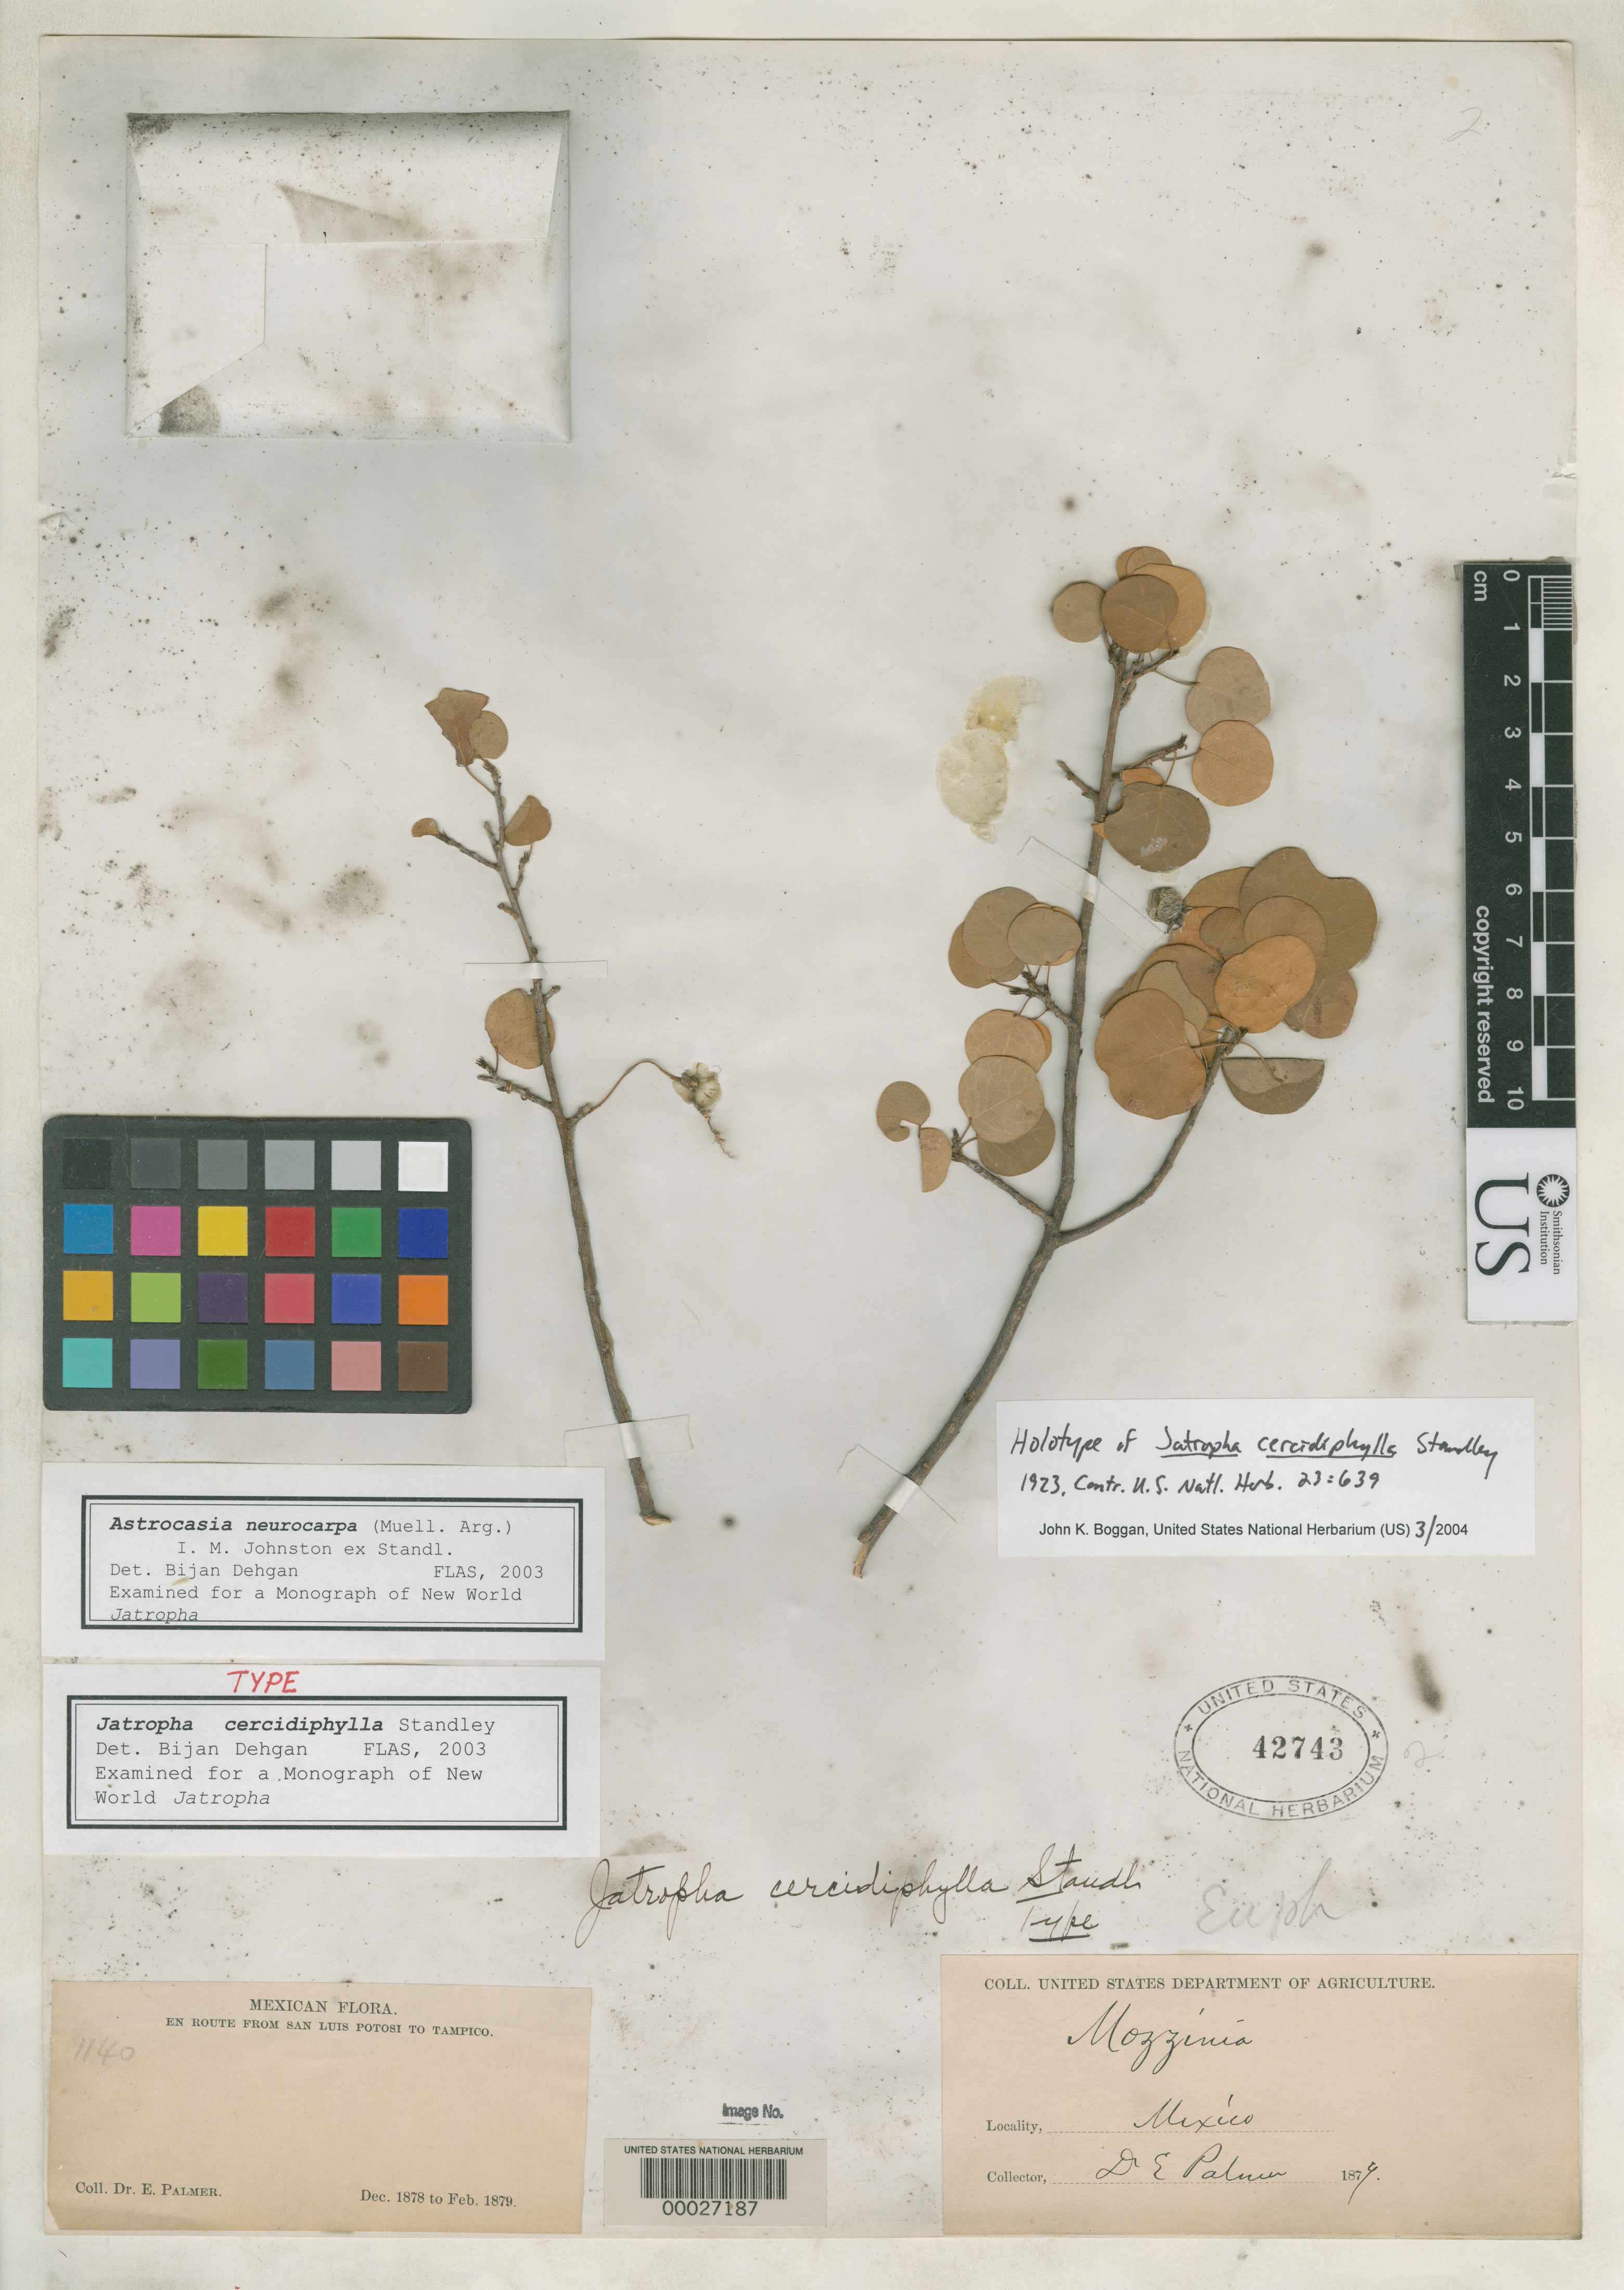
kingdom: Plantae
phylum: Tracheophyta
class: Magnoliopsida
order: Malpighiales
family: Euphorbiaceae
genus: Jatropha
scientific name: Jatropha cercidiphylla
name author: Standl.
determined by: Dehgan, B.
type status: Holotype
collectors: E. Palmer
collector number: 1140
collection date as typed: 1879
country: Mexico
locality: En route from San Luis Potosi and Tampico. Mozzinia.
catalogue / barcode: US 42743